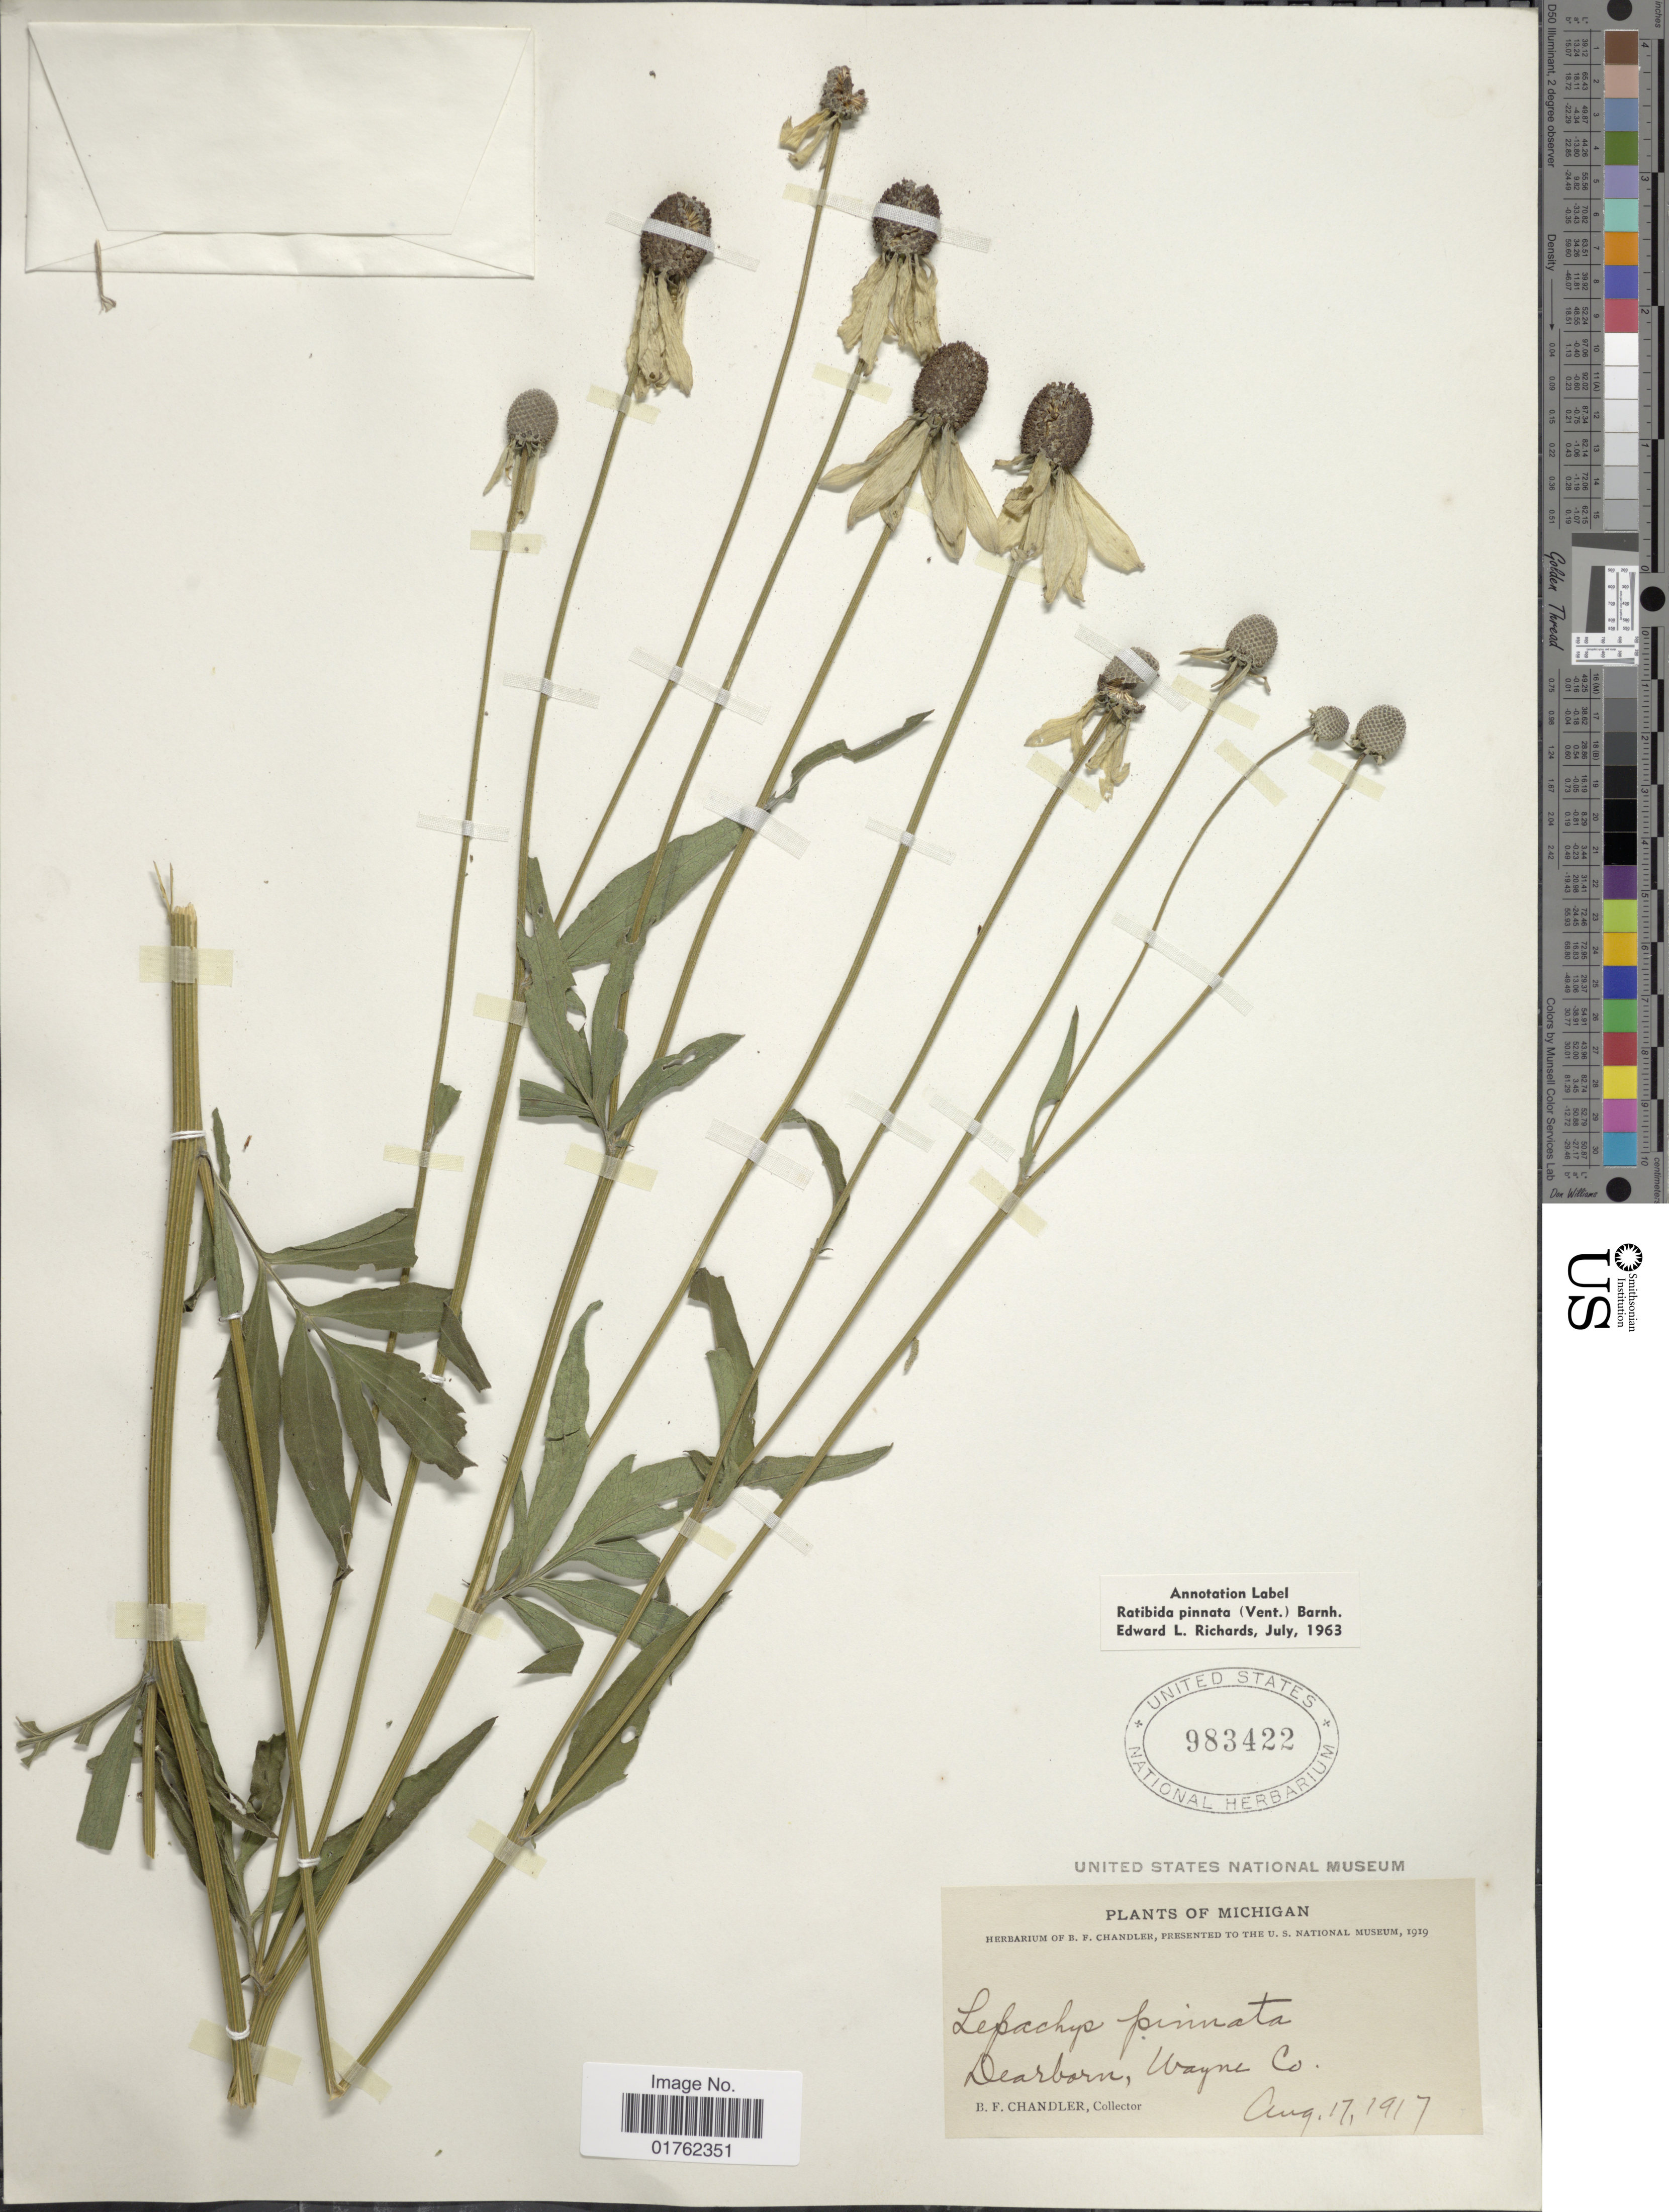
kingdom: Plantae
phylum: Tracheophyta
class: Magnoliopsida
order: Asterales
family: Asteraceae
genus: Ratibida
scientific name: Ratibida pinnata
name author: (Vent.) Barnhart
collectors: B. F. Chandler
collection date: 1917-08-17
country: United States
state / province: Michigan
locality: Dearborn. Wayne Co.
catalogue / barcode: US 983422